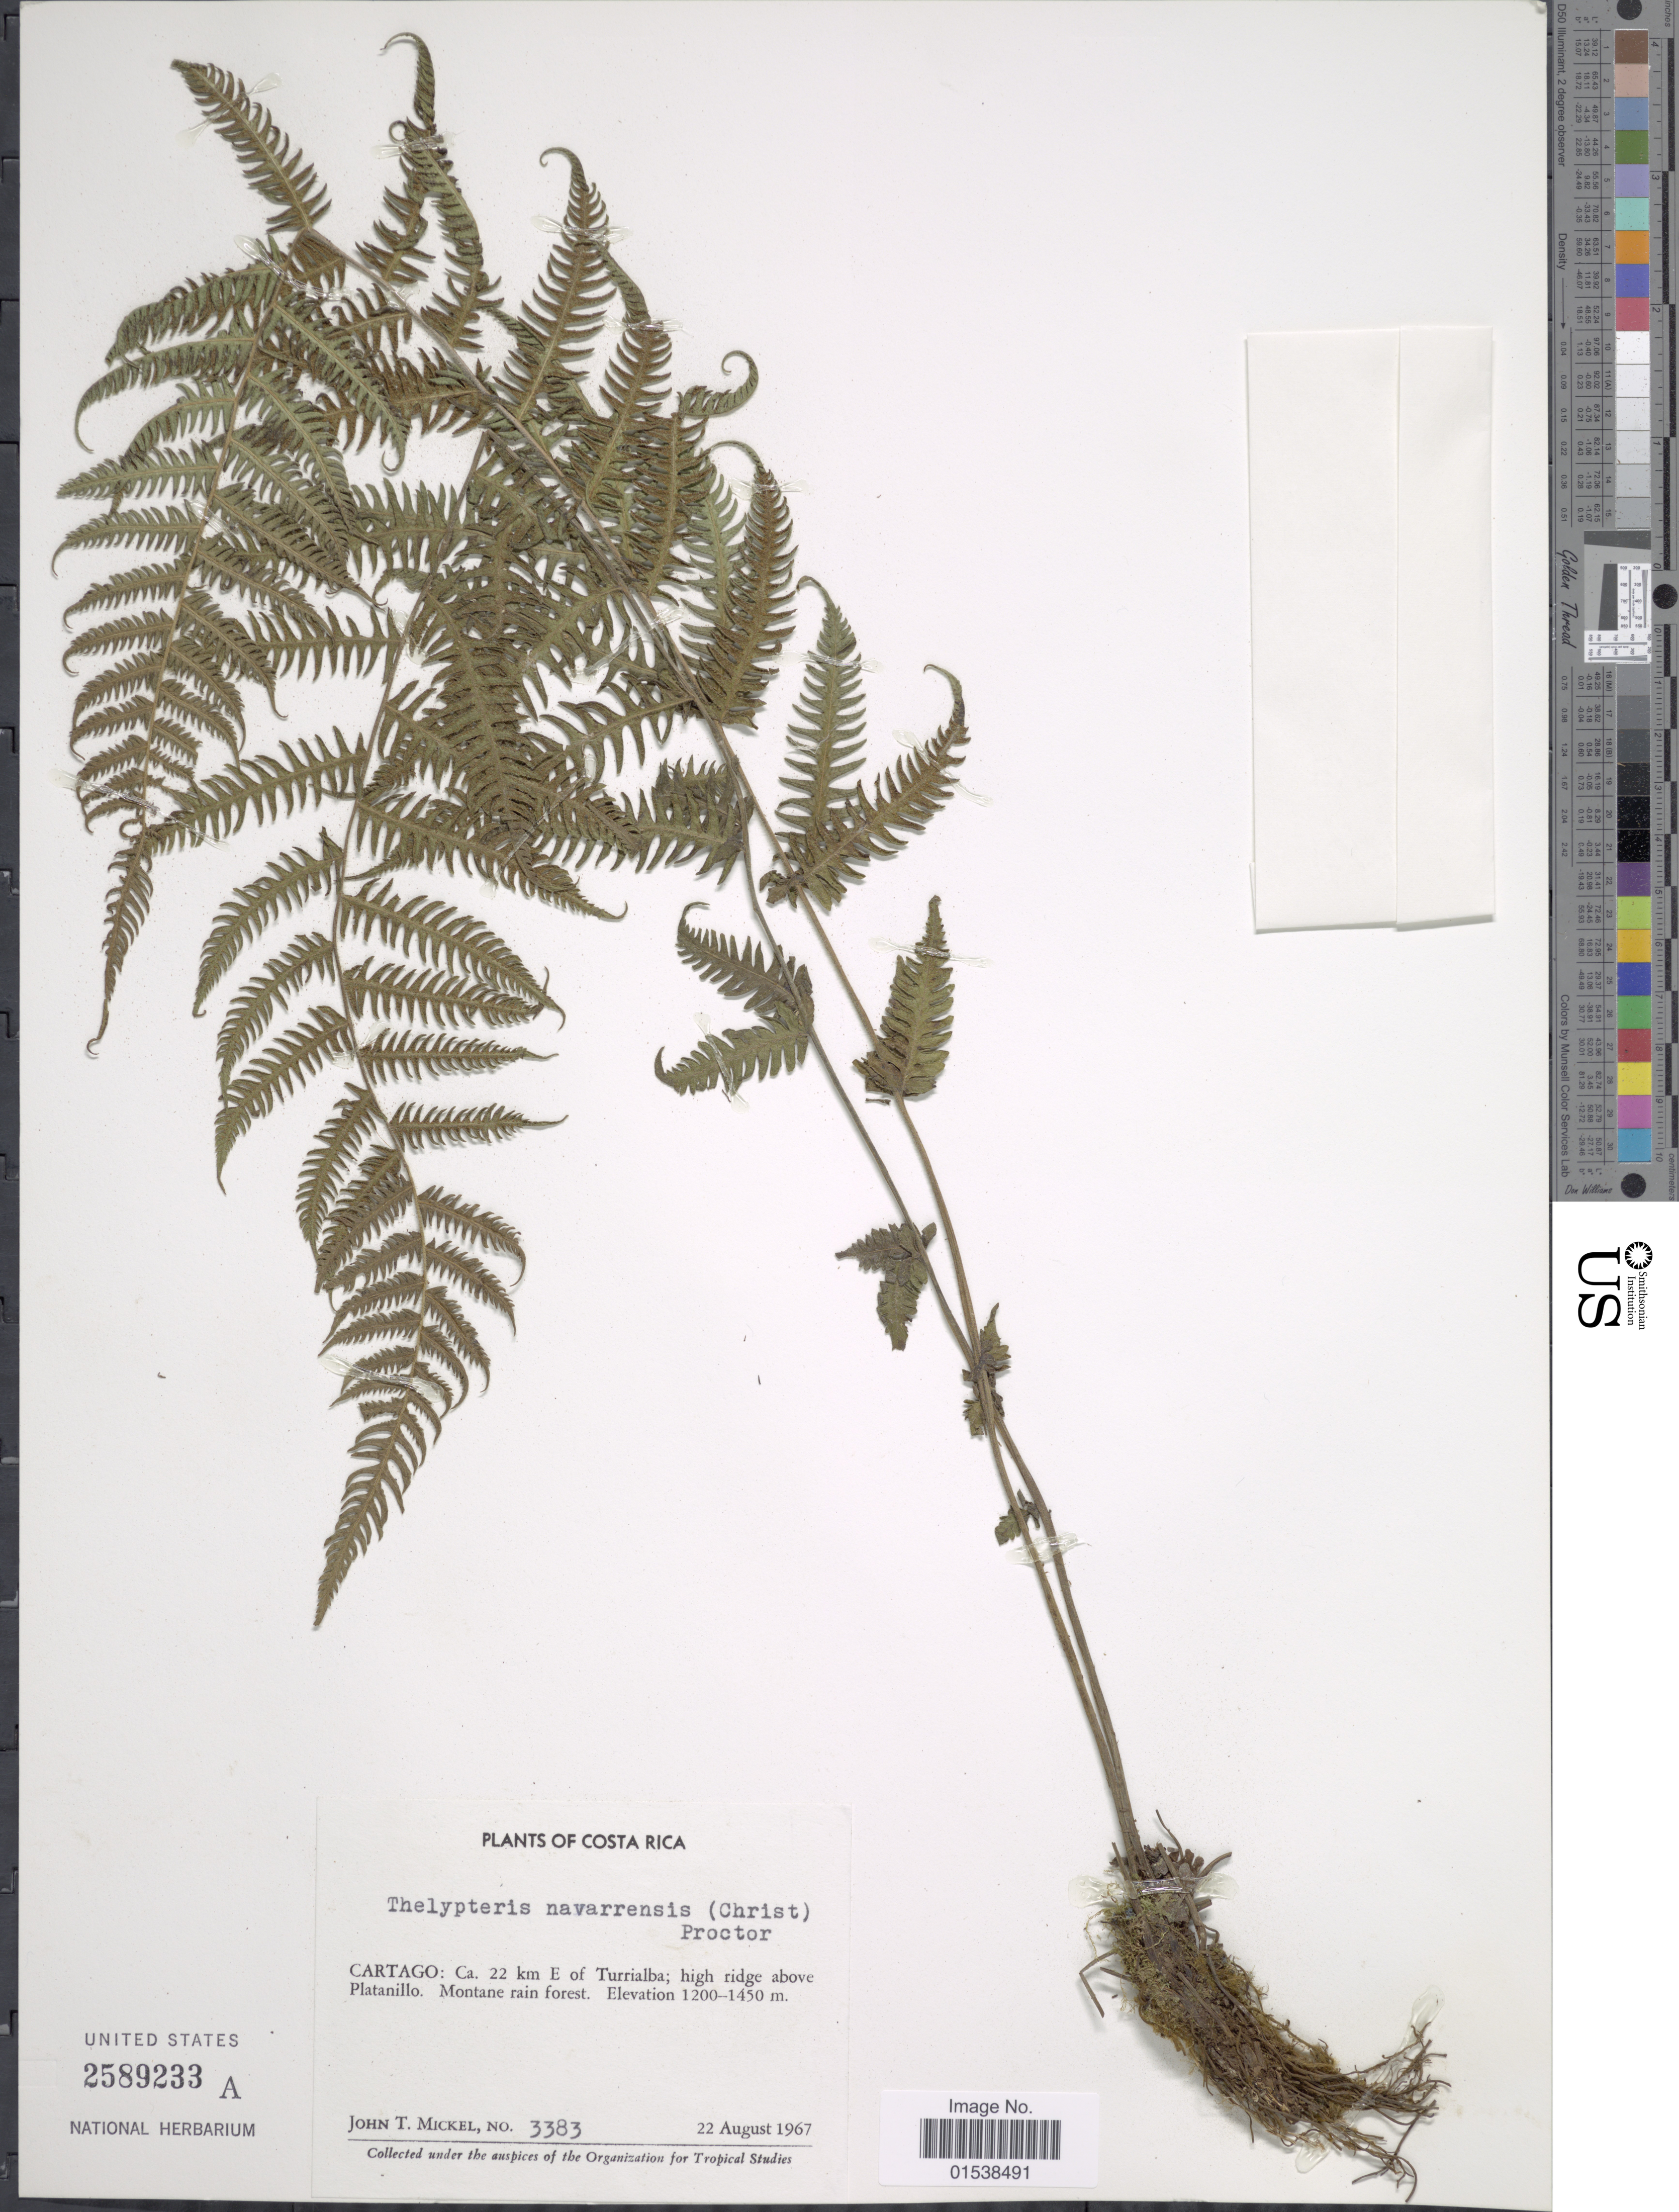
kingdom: Plantae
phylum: Tracheophyta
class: Polypodiopsida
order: Polypodiales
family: Thelypteridaceae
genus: Amauropelta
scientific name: Amauropelta oligocarpa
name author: (Humb. & Bonpl. ex Willd.) Pic. Serm.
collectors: J. T. Mickel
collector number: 3383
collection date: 1967-08-22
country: Costa Rica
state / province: Cartago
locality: Cartago; ca. 22 km E of Turrialba, high ridge above Platanillo, montane rain forest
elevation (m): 1200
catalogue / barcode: US 2589233A